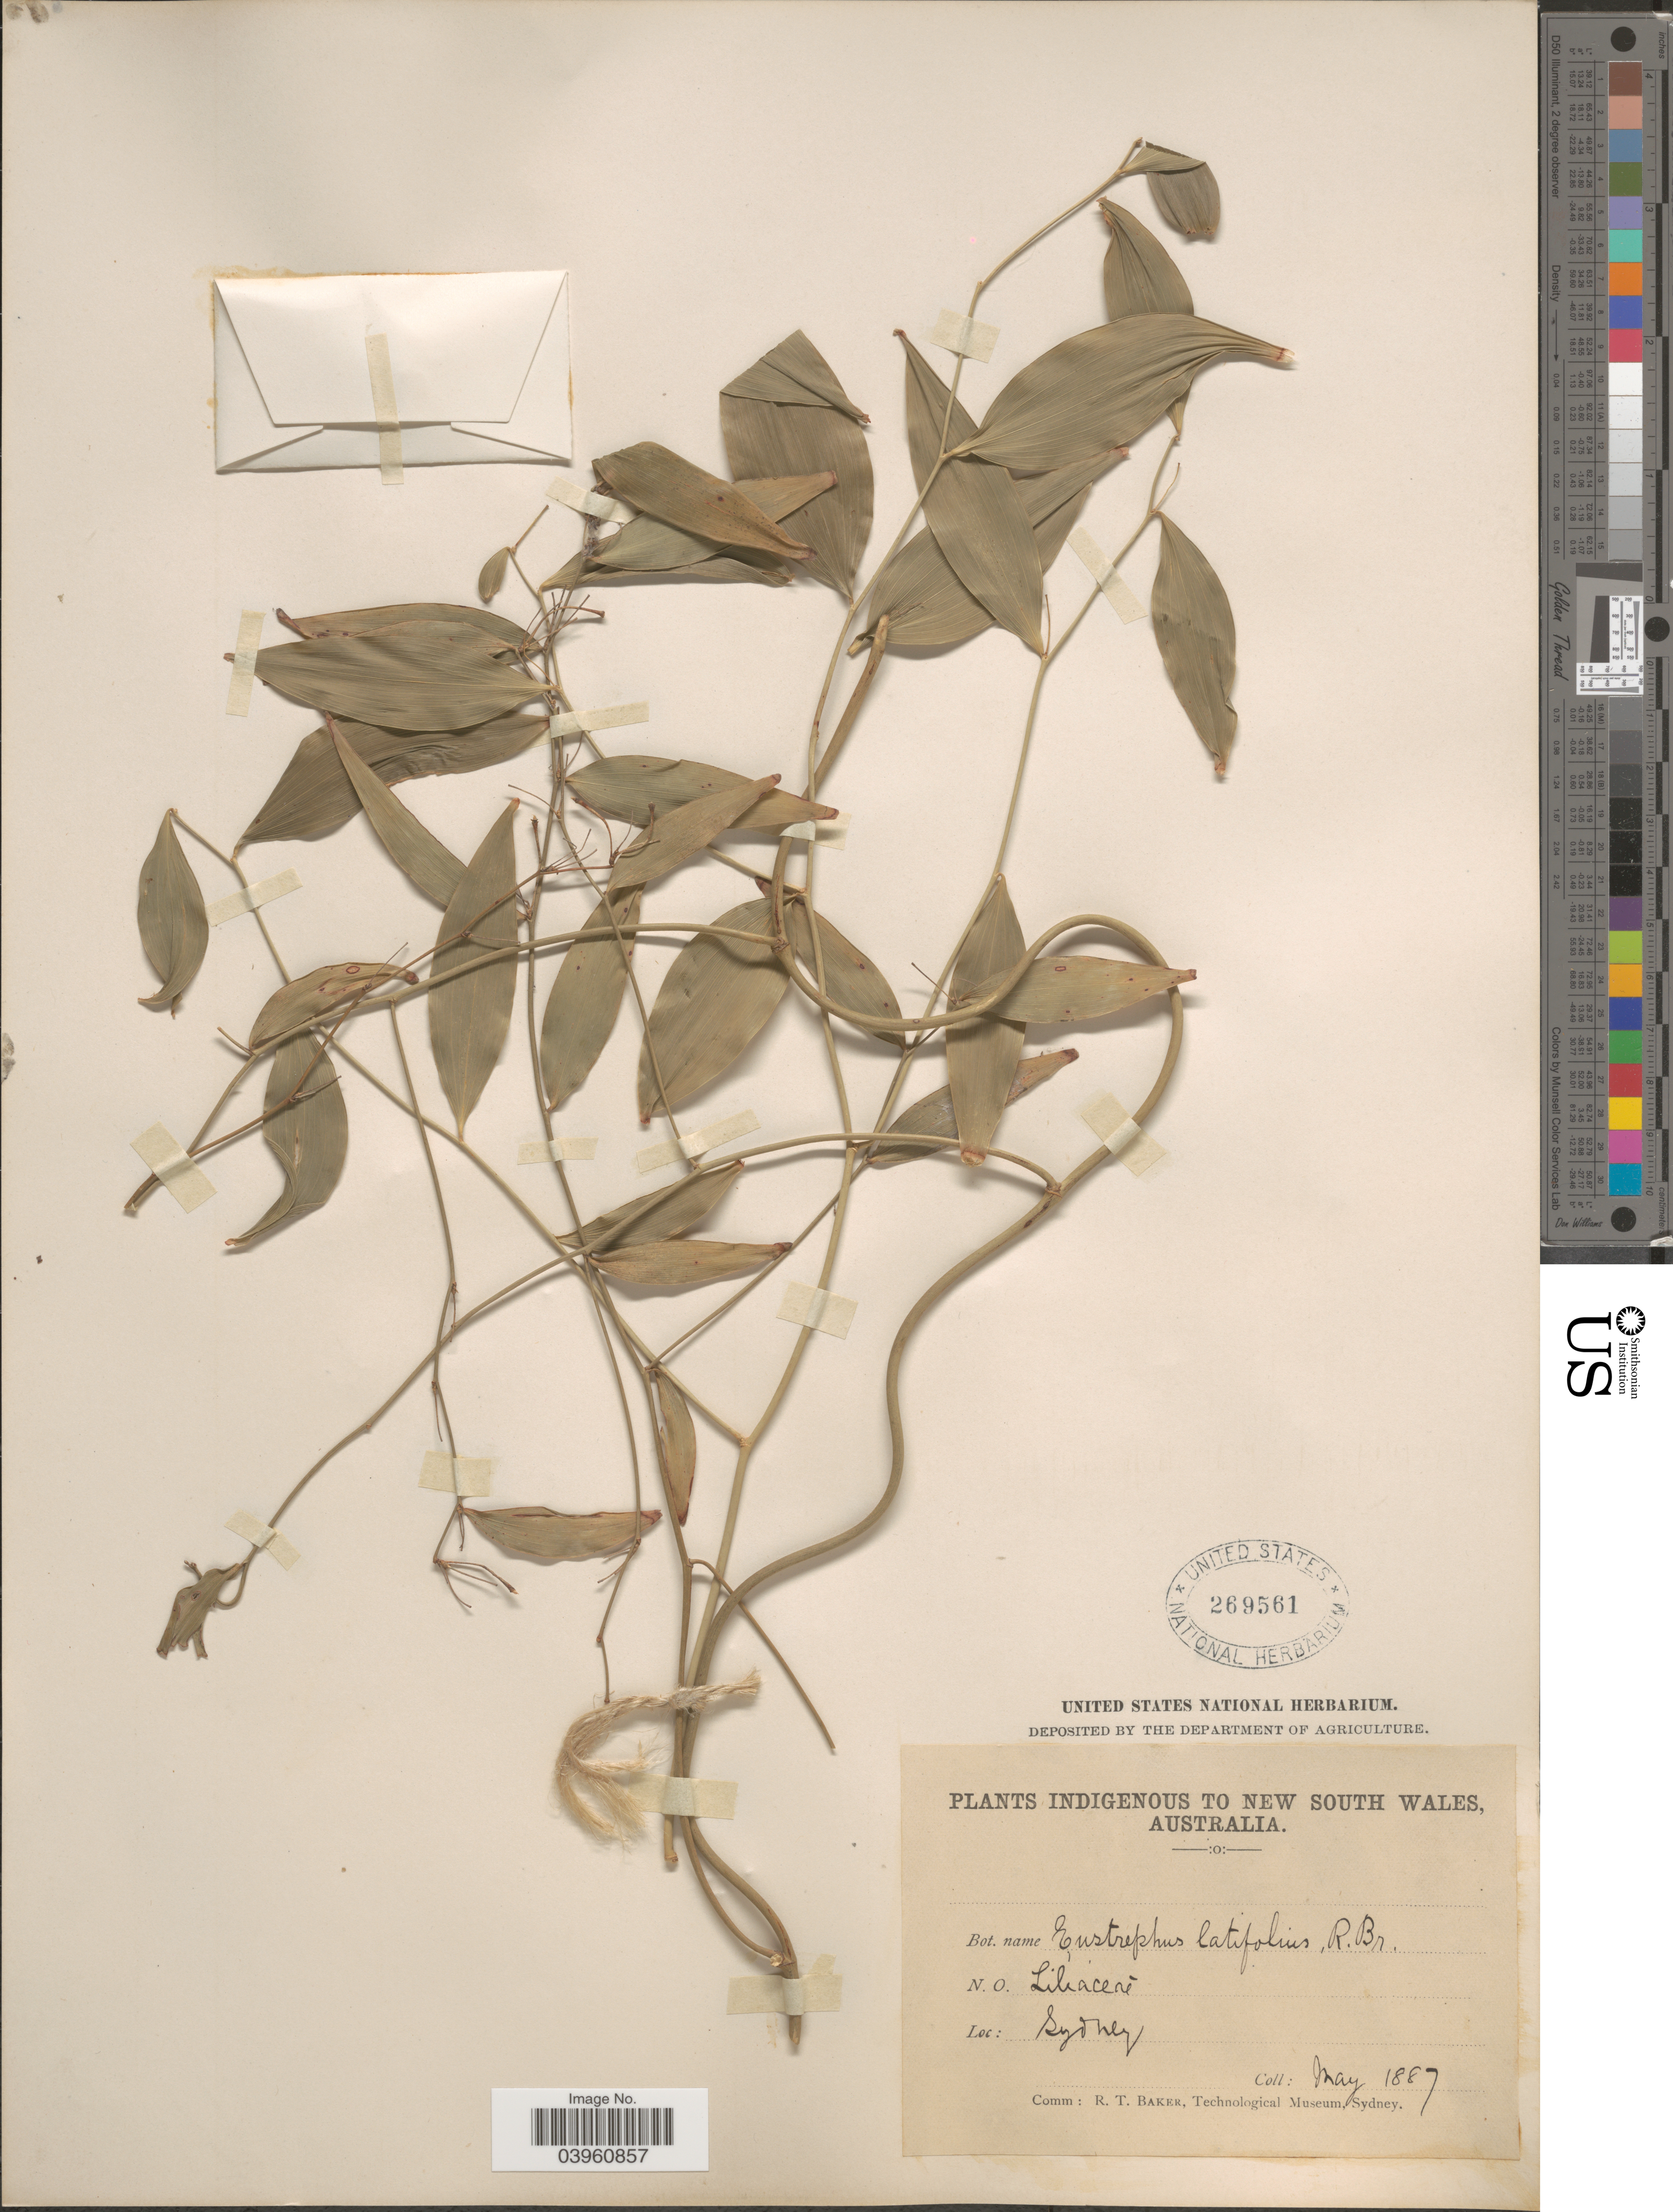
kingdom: Plantae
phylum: Tracheophyta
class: Liliopsida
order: Asparagales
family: Asparagaceae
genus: Eustrephus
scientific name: Eustrephus latifolius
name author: R. Br.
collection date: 1887-05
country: Australia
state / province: New South Wales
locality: Sydney.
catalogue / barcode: US 269561